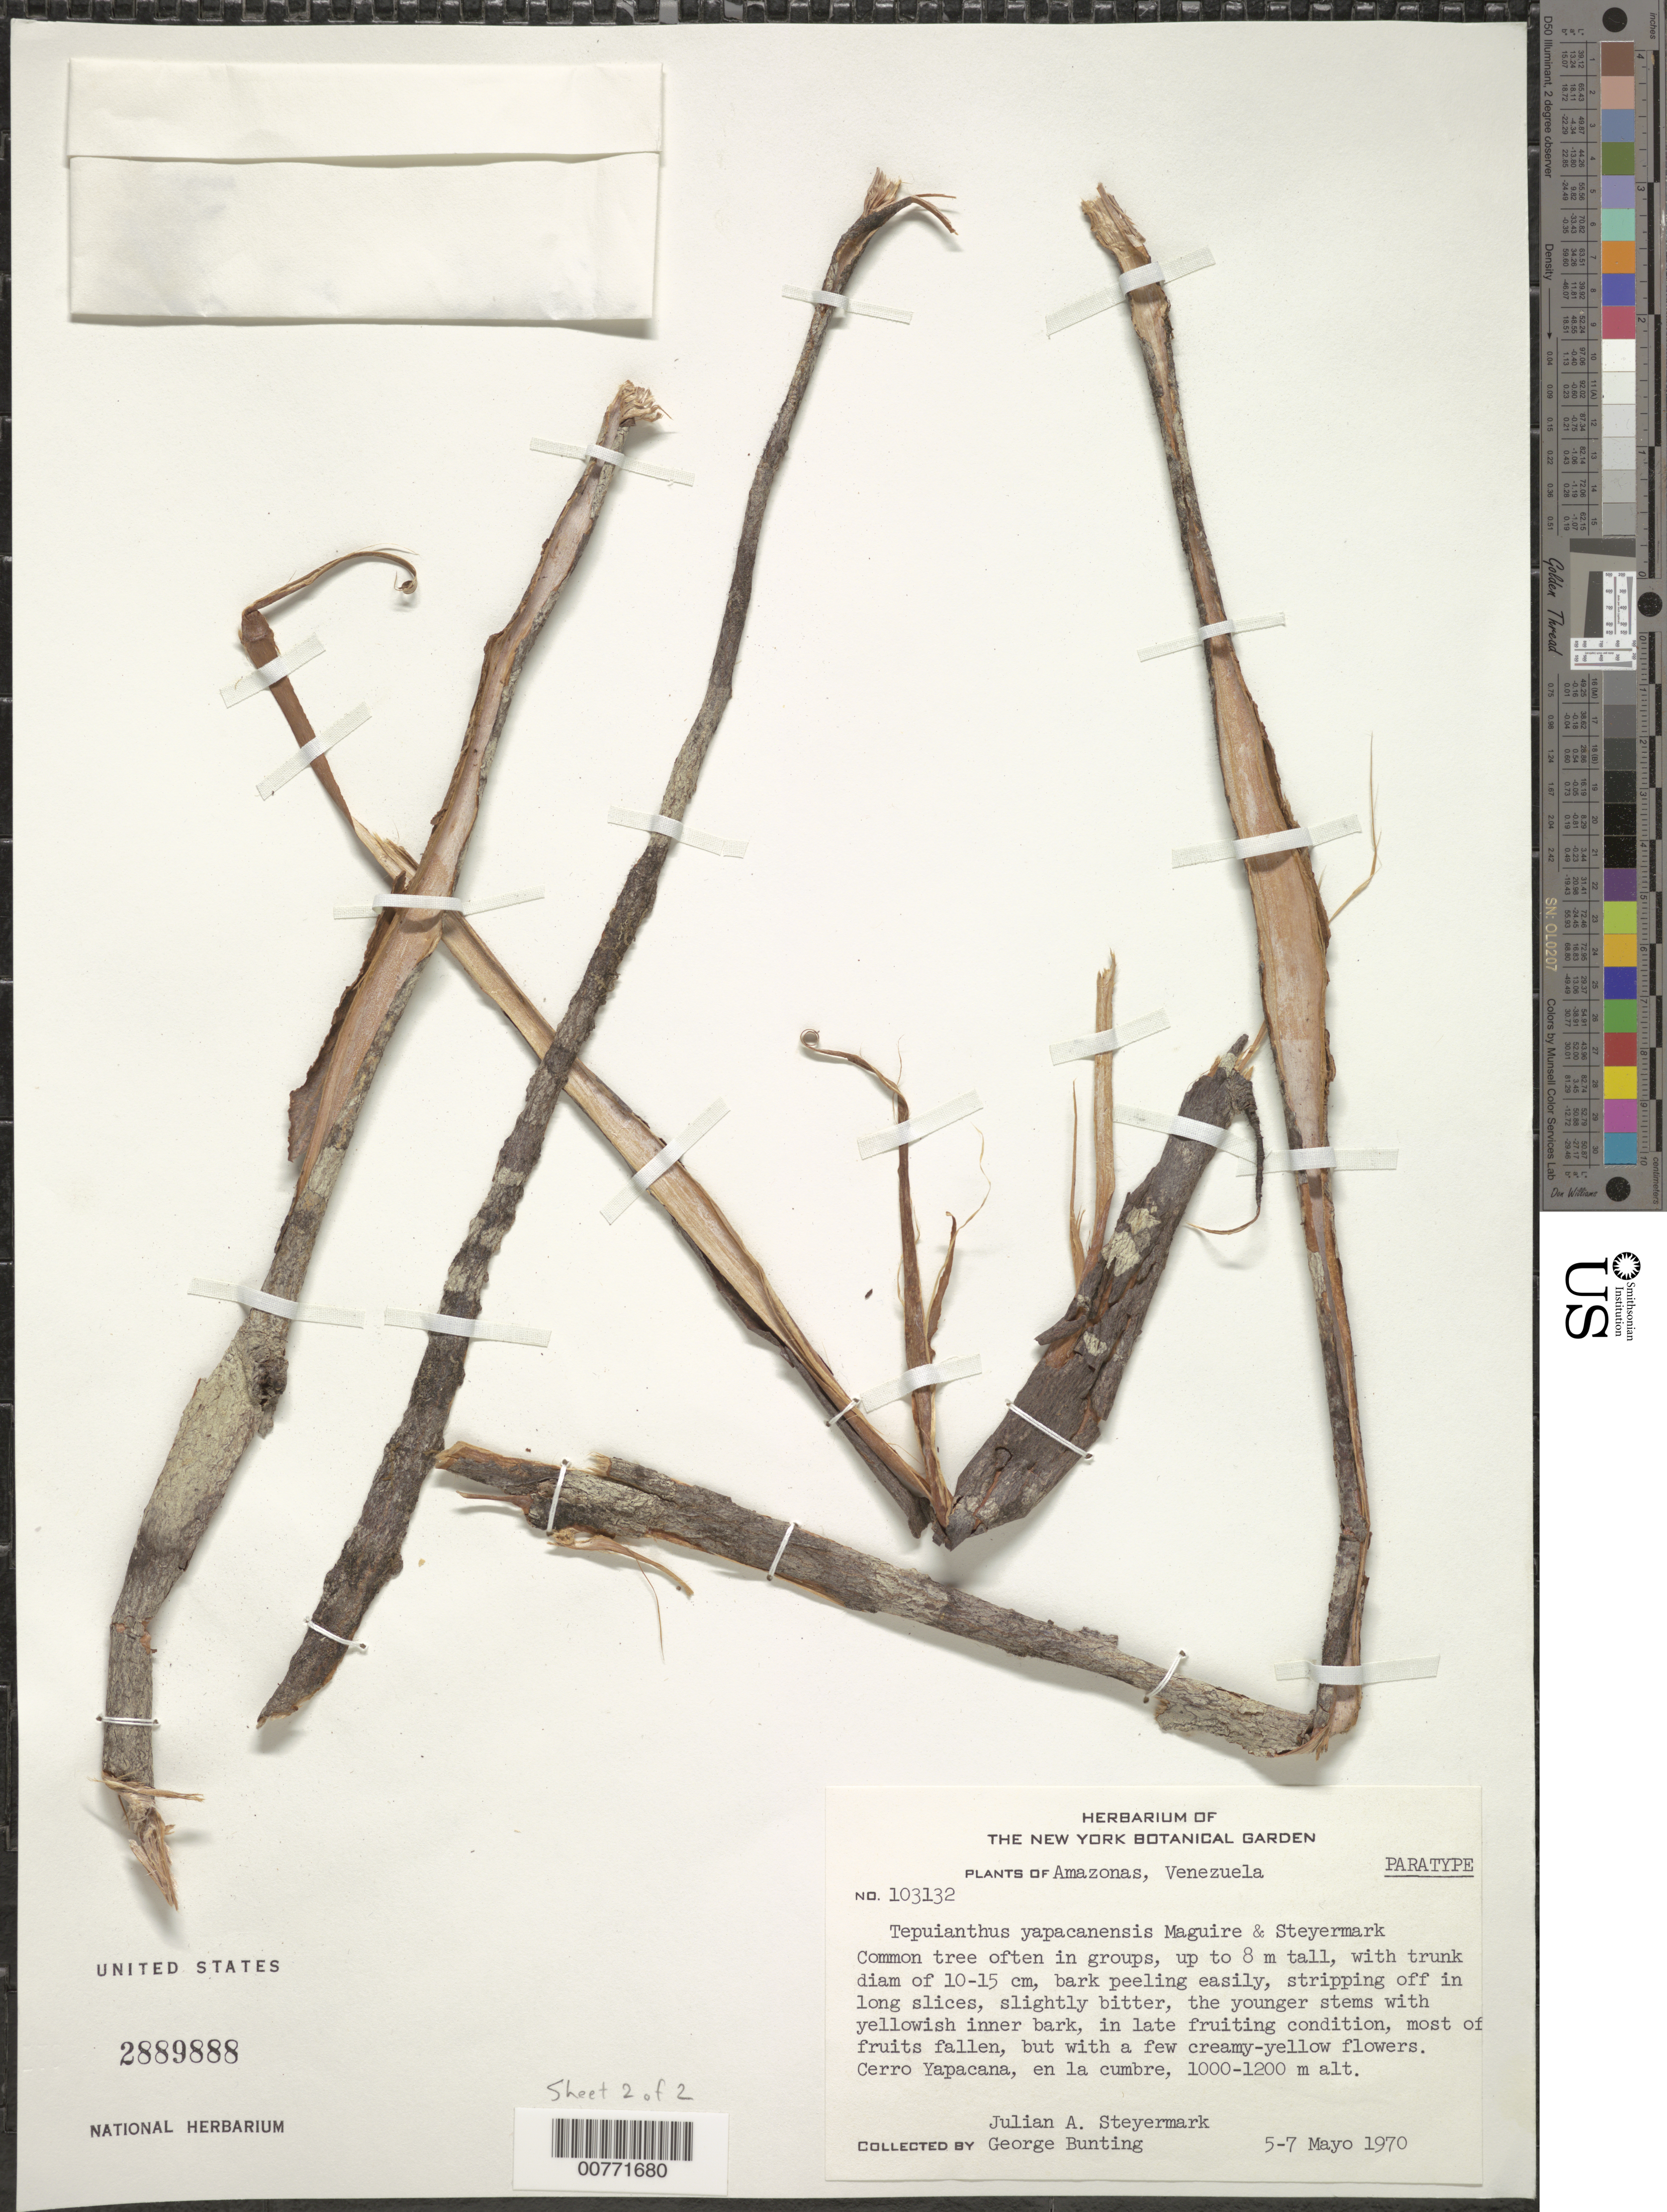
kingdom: Plantae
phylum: Tracheophyta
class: Magnoliopsida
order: Malvales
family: Thymelaeaceae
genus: Tepuianthus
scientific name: Tepuianthus yapacanensis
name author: Maguire & Steyerm.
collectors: J. Steyermark & G. S. Bunting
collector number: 103132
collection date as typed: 5-May-70 to 7-May-70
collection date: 1970-05-05/1970-05-07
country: Venezuela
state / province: Amazonas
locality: Cerro Yapacána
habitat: Summit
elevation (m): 1000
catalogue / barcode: US 2889888